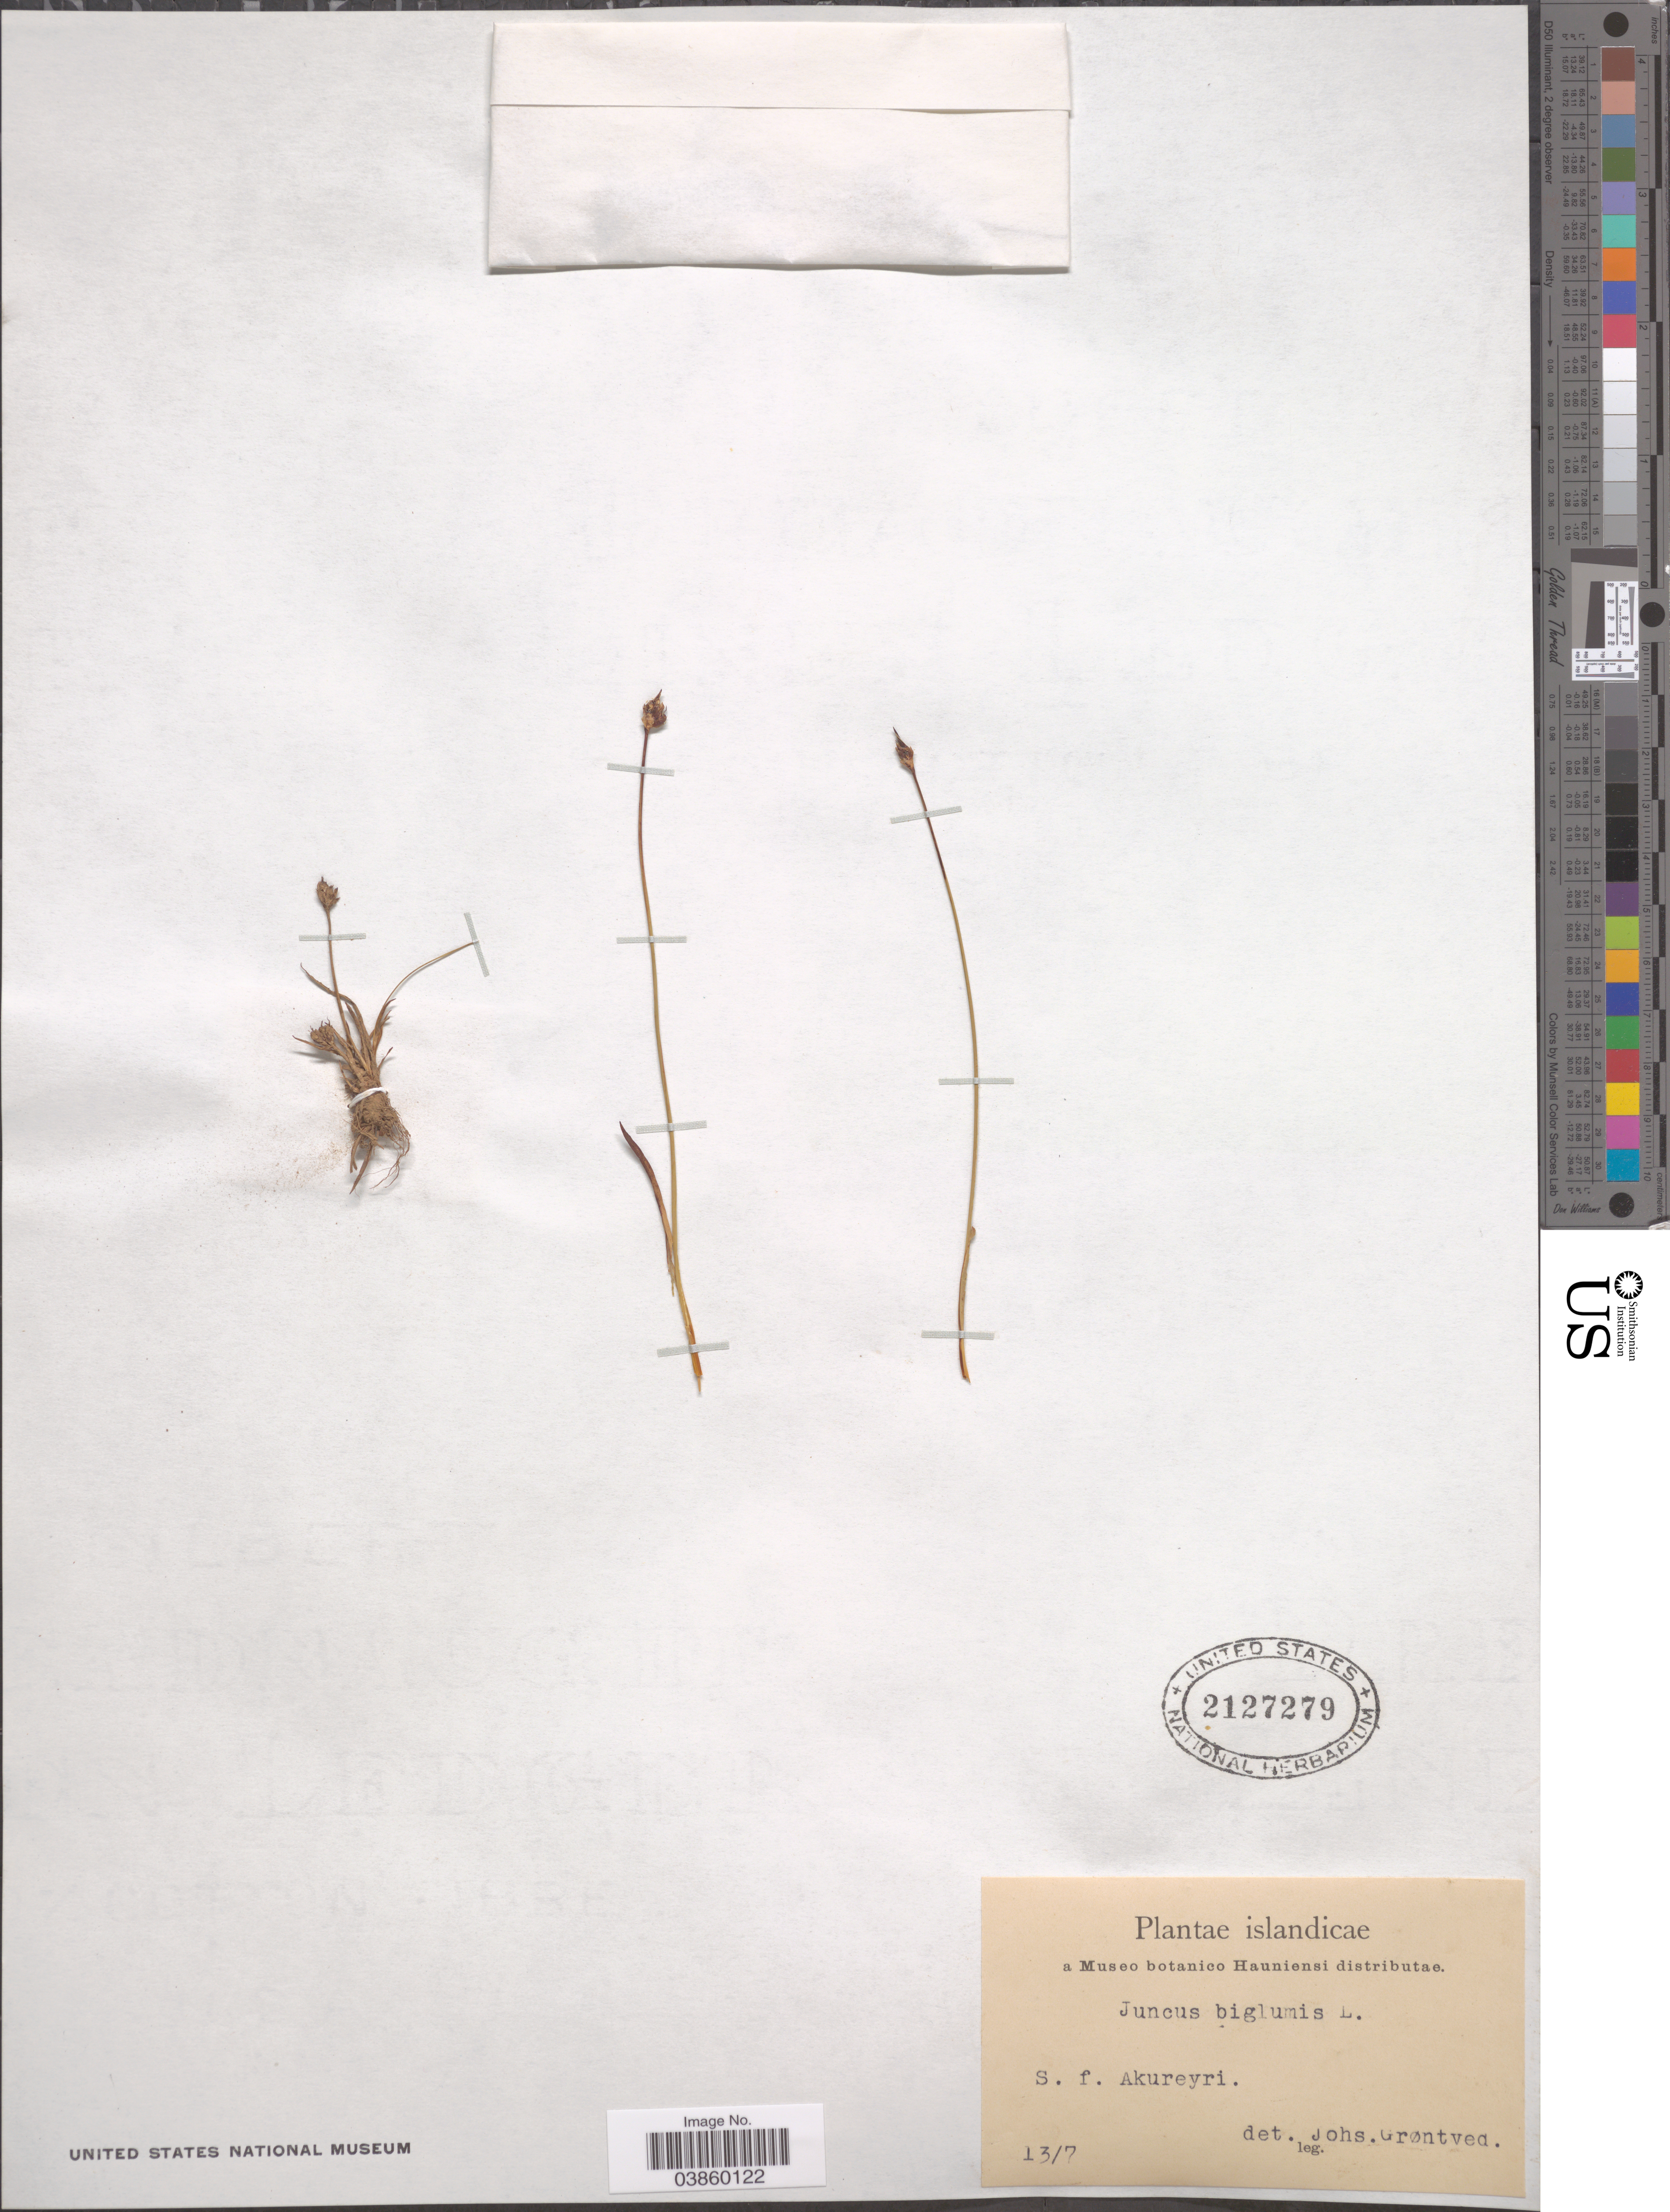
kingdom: Plantae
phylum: Tracheophyta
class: Liliopsida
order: Poales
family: Juncaceae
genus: Juncus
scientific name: Juncus biglumis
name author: L.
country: Iceland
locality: Islandicae. S. f. Akureyri.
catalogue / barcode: US 2127279